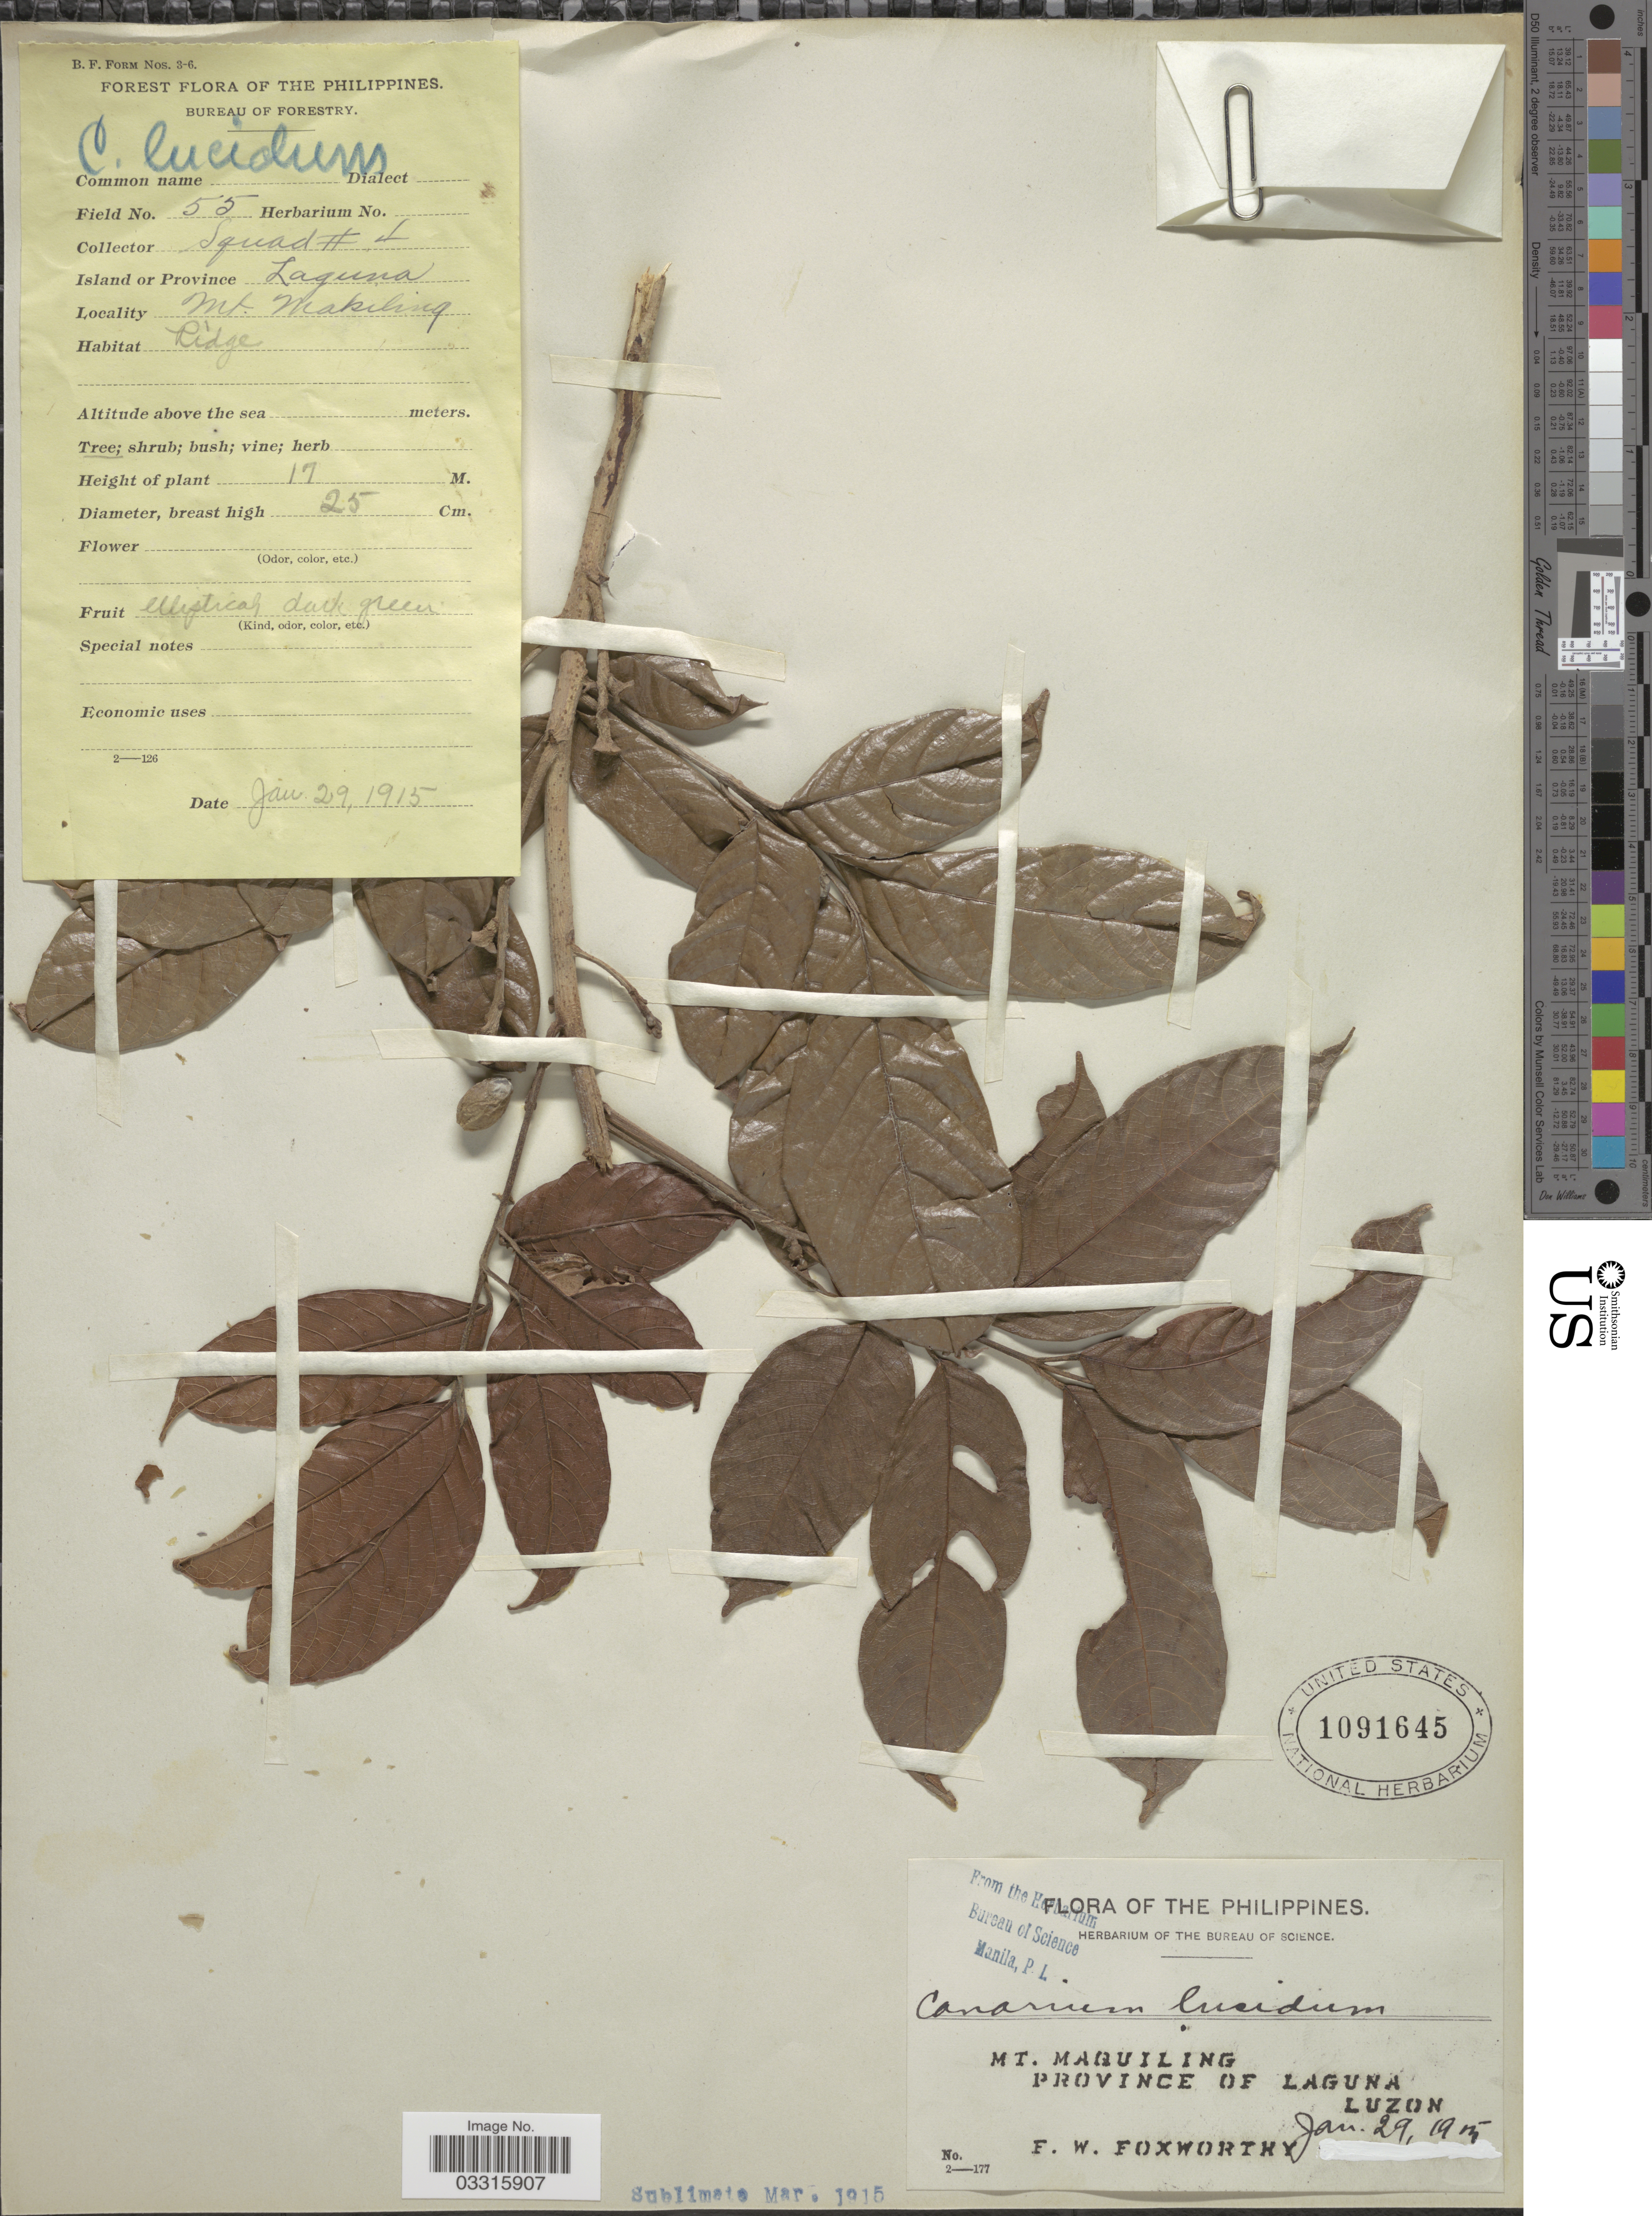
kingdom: Plantae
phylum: Tracheophyta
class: Magnoliopsida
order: Sapindales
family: Burseraceae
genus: Canarium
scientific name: Canarium asperum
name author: Benth.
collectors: F. W. Foxworthy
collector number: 55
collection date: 1915-01-29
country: Philippines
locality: Mt. Maquiling, Province of Laguna, Luzon. Mt. Makiling.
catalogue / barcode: US 1091645